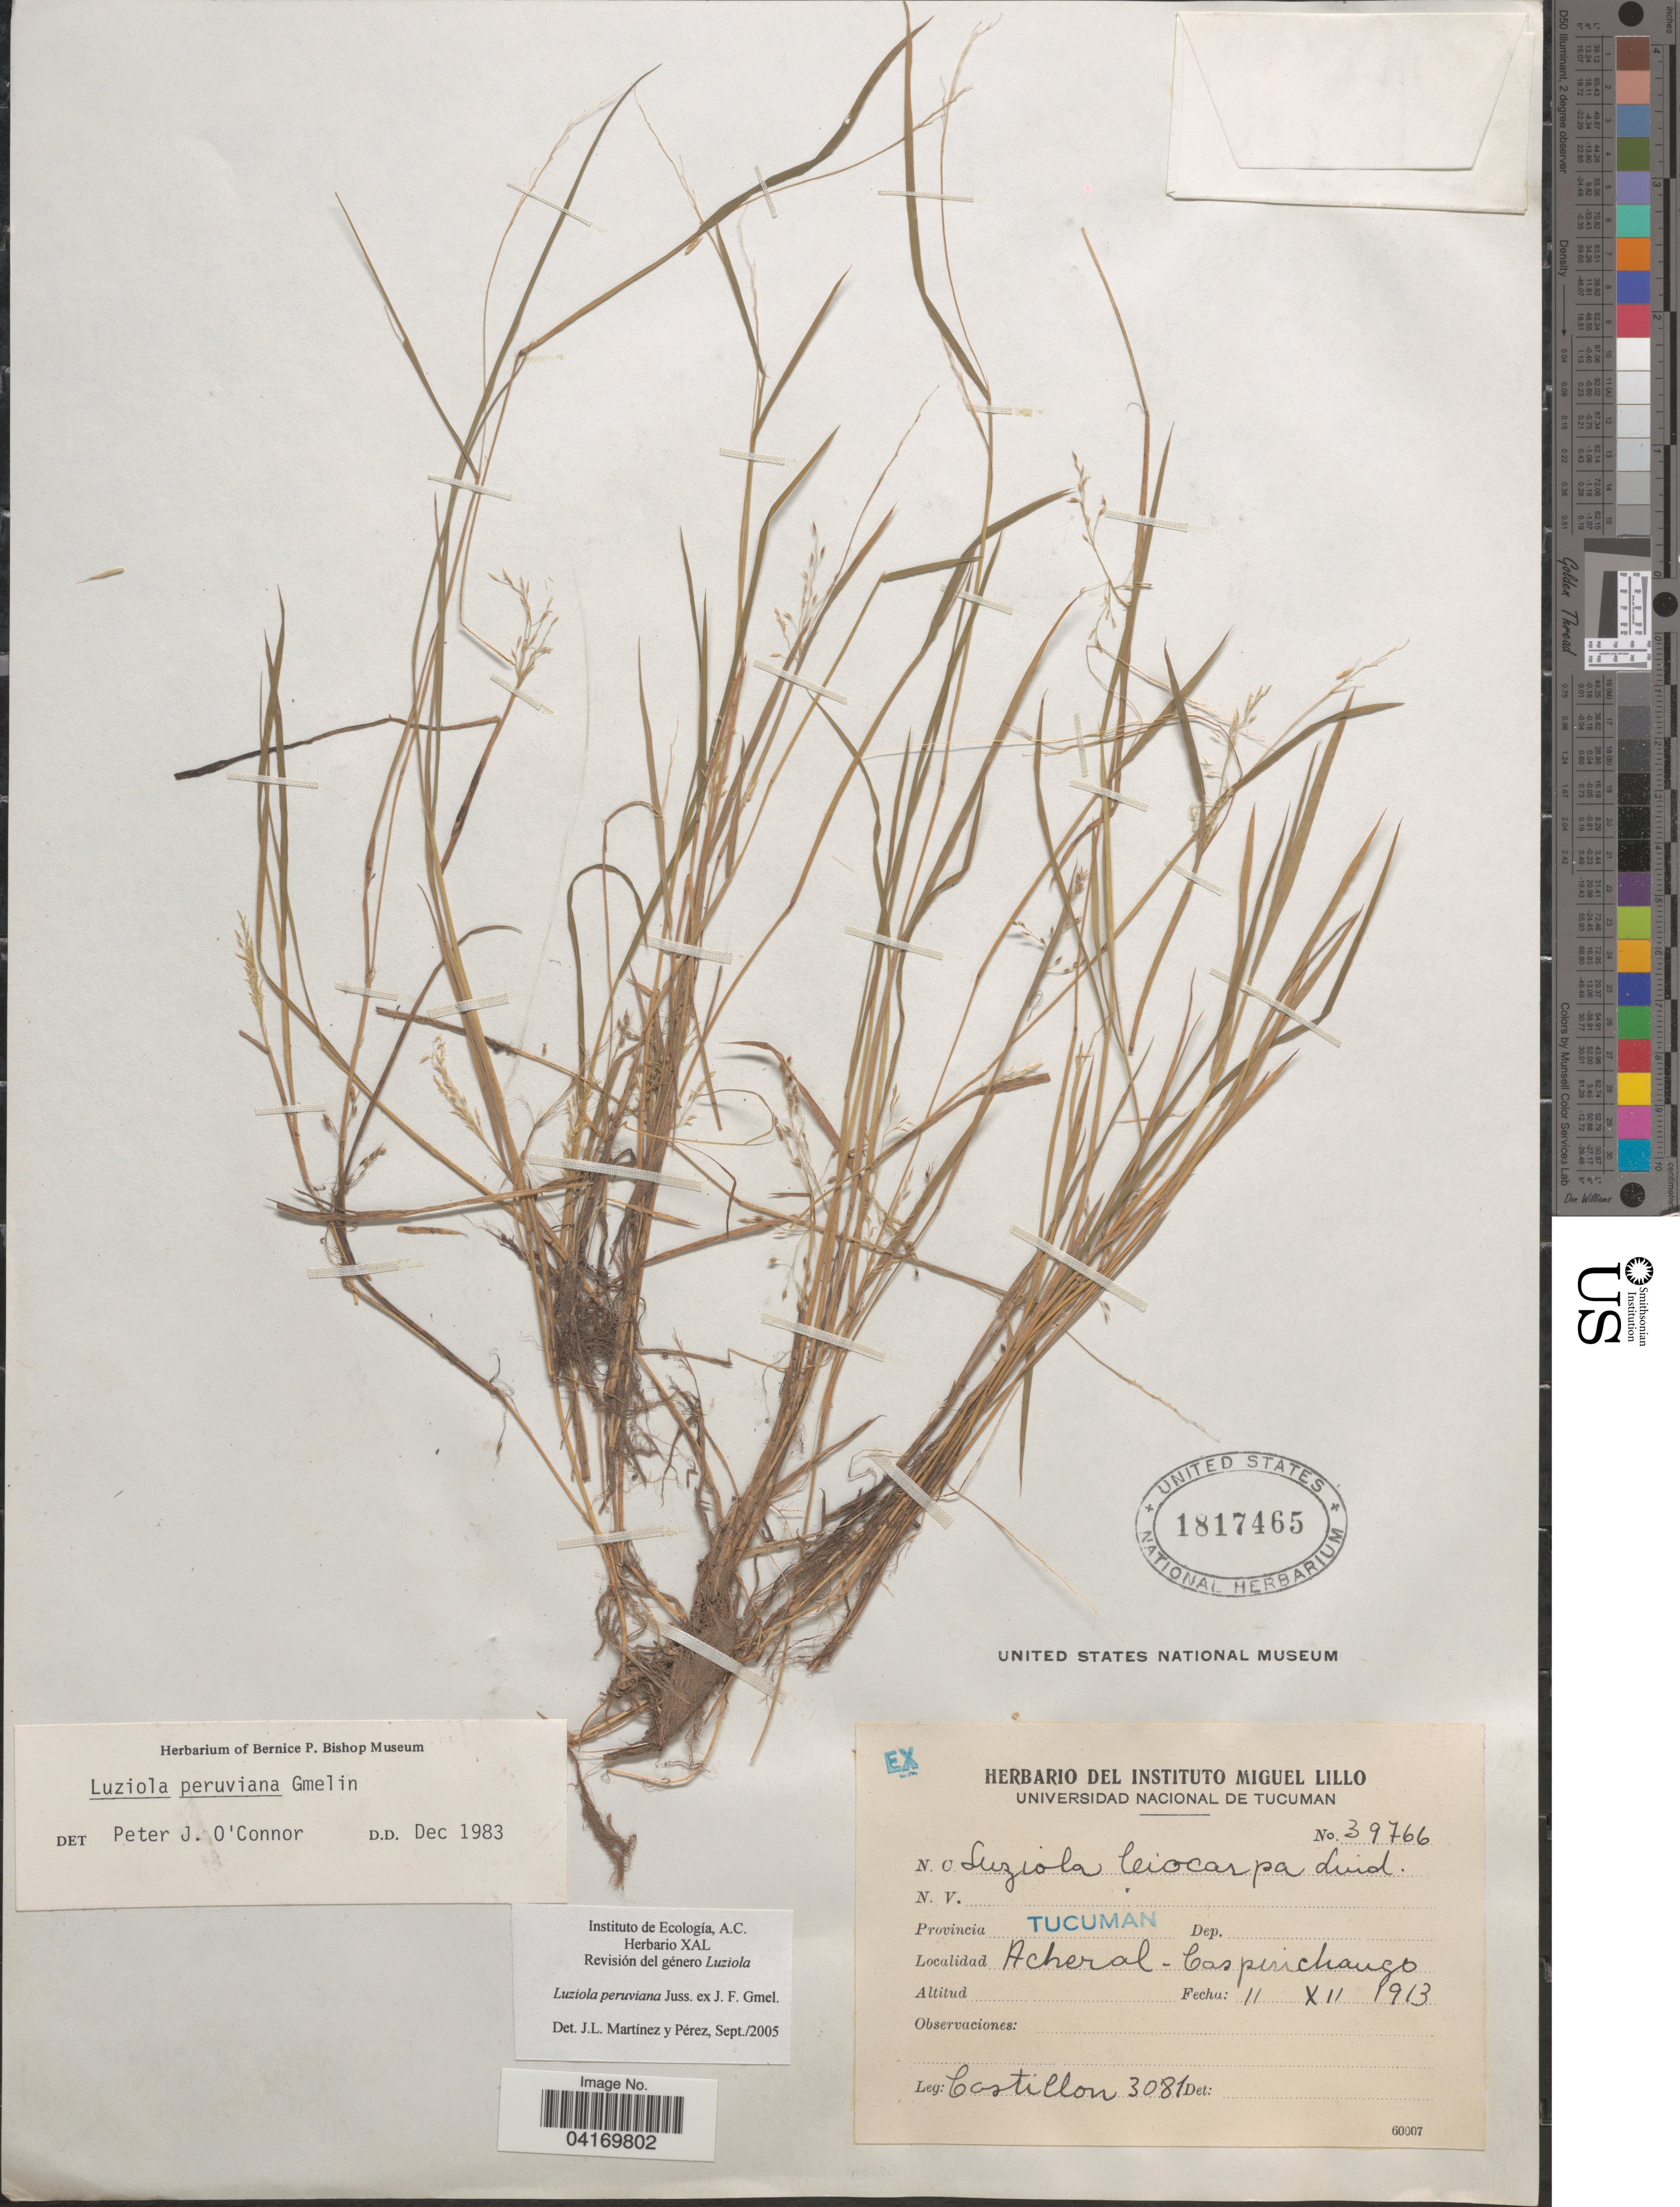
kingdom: Plantae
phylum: Tracheophyta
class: Liliopsida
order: Poales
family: Poaceae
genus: Luziola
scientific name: Luziola peruviana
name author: Juss. ex J.F. Gmel.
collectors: Castillon, --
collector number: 3081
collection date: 1913-12-11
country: Argentina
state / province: Tucuman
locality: Acheral-Casperichaugo.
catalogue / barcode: US 1817465